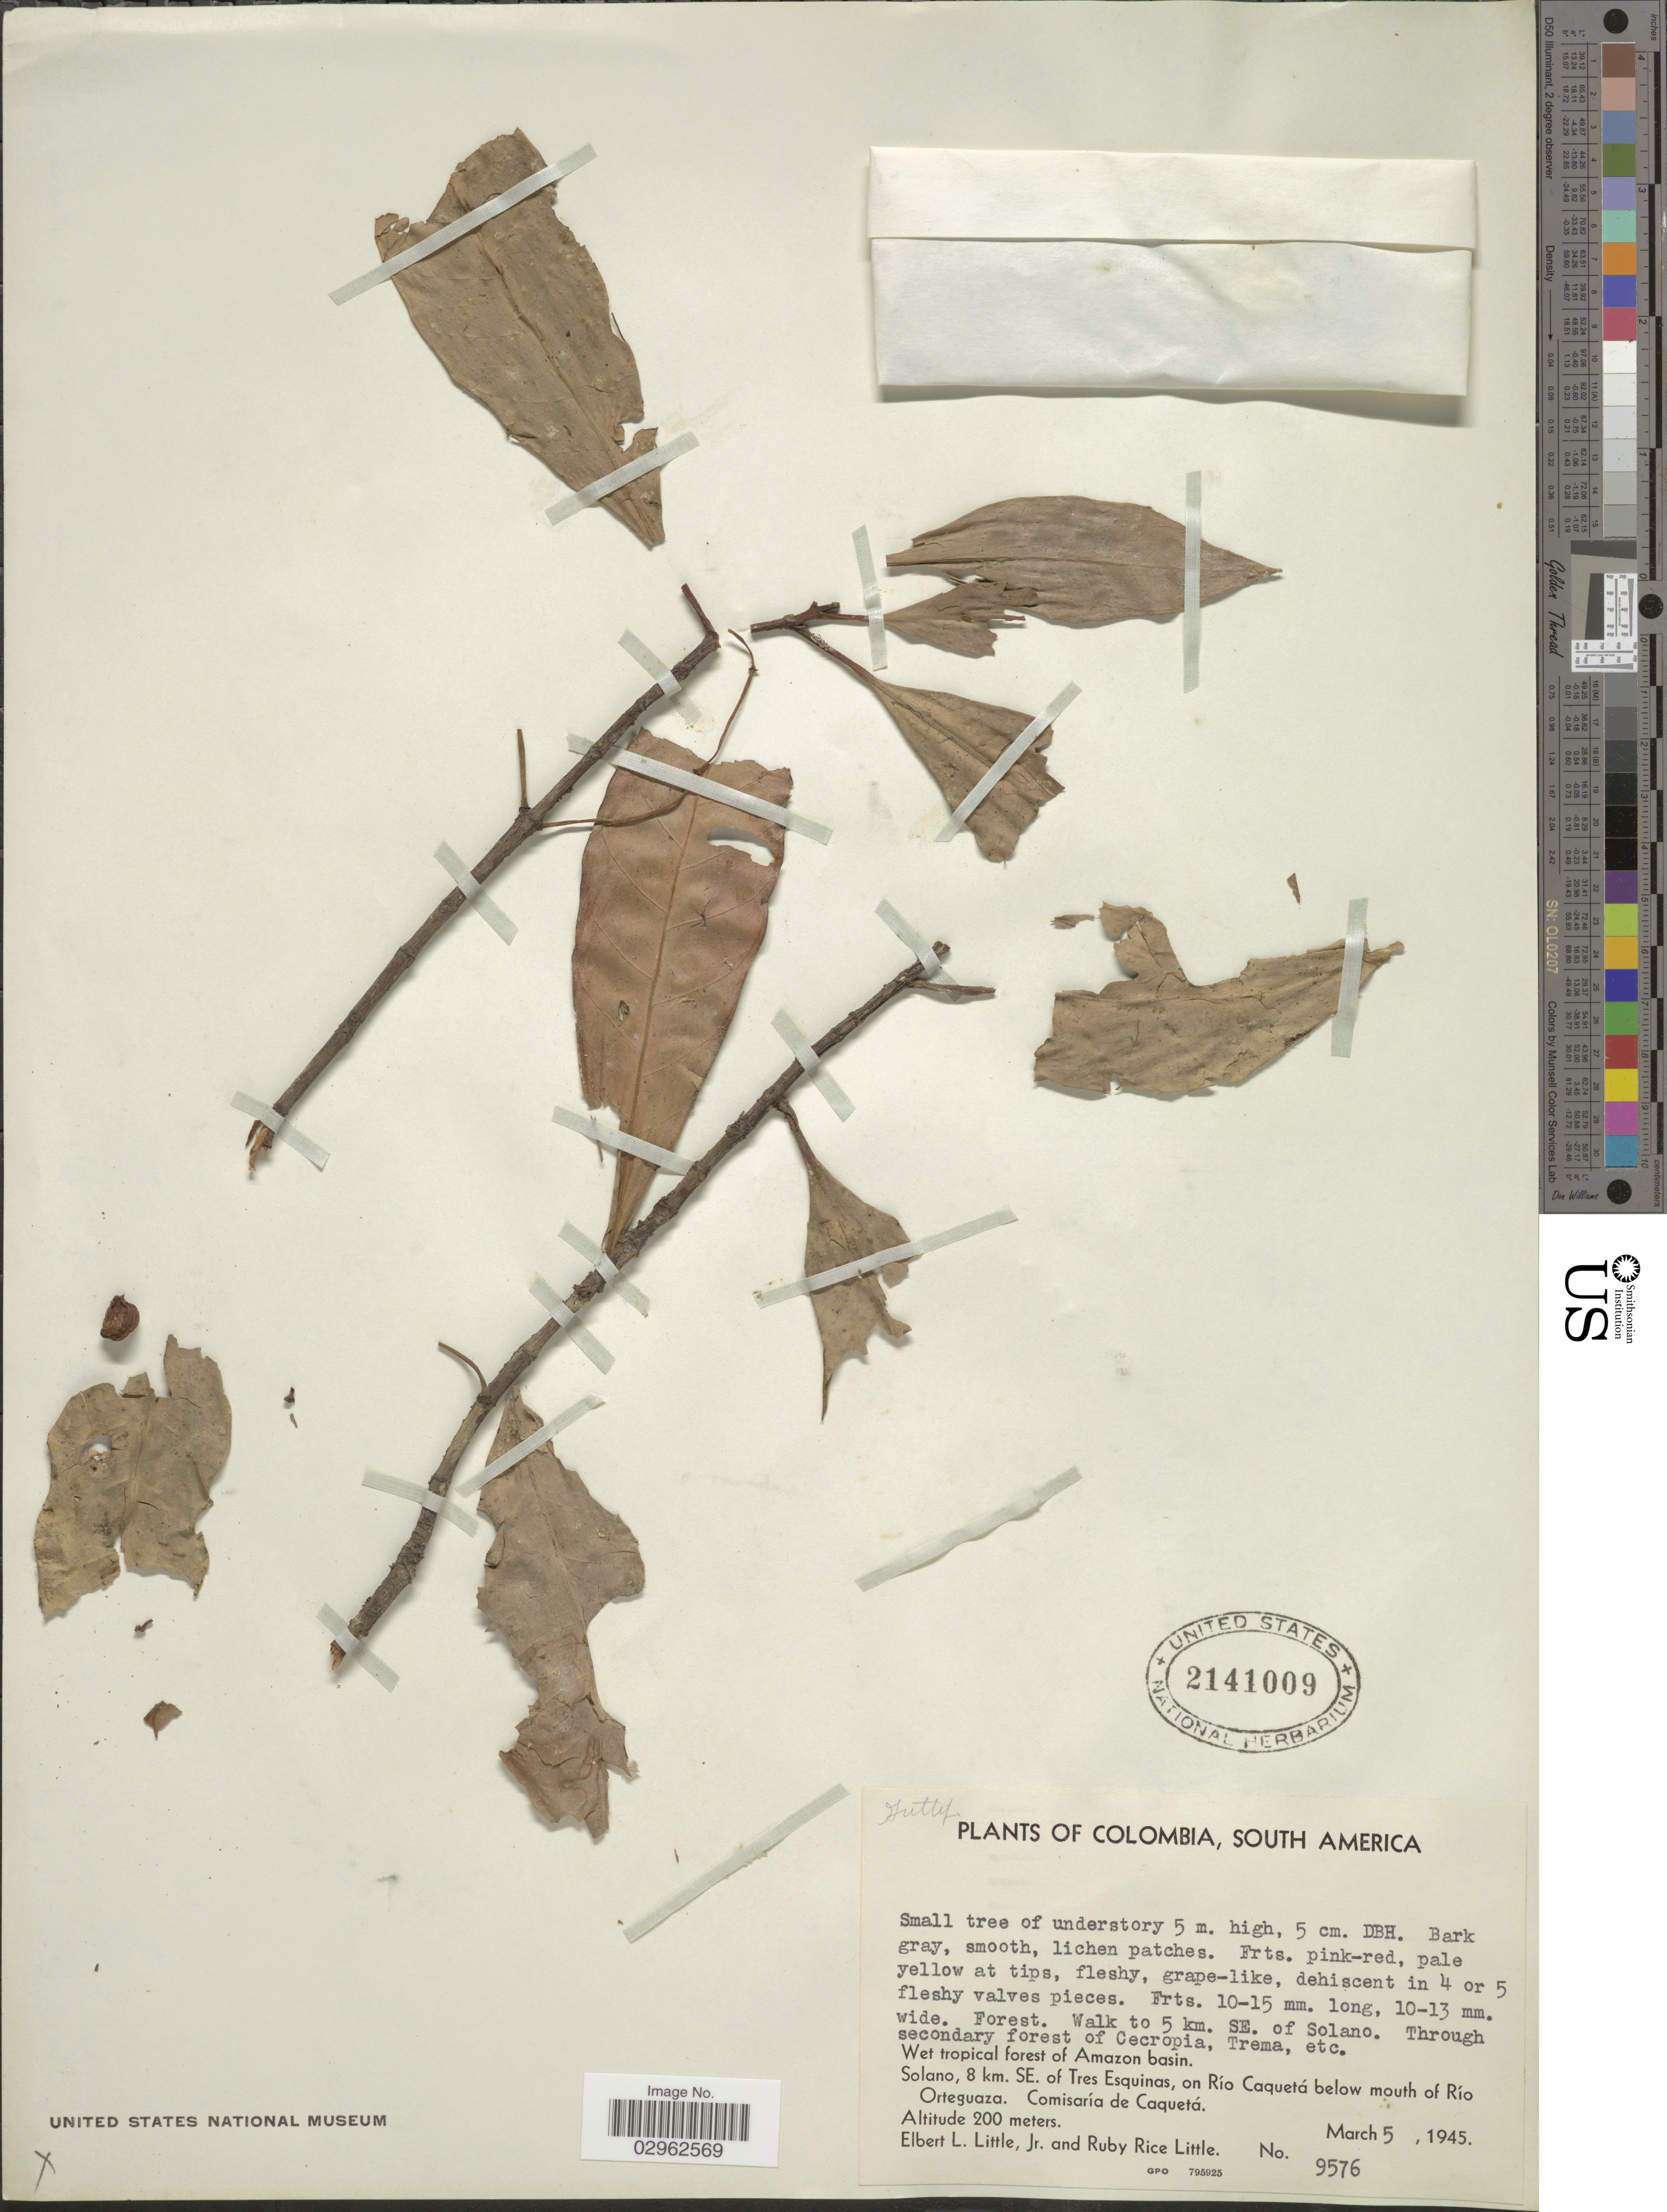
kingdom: Plantae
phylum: Tracheophyta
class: Magnoliopsida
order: Malpighiales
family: Clusiaceae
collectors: E. L. Little & R. R. Little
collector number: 9576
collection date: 1945-03-05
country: Colombia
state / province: Caquetá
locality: Walk to 5 km. SE. of Solano. Wet tropical forest of Amazon basin. Solano, 8 km. SE. of Tres Esquinas, on Río Caquetá below mouth of Río Orteguaza. Comisaría de Caquetá.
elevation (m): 200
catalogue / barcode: US 2141009